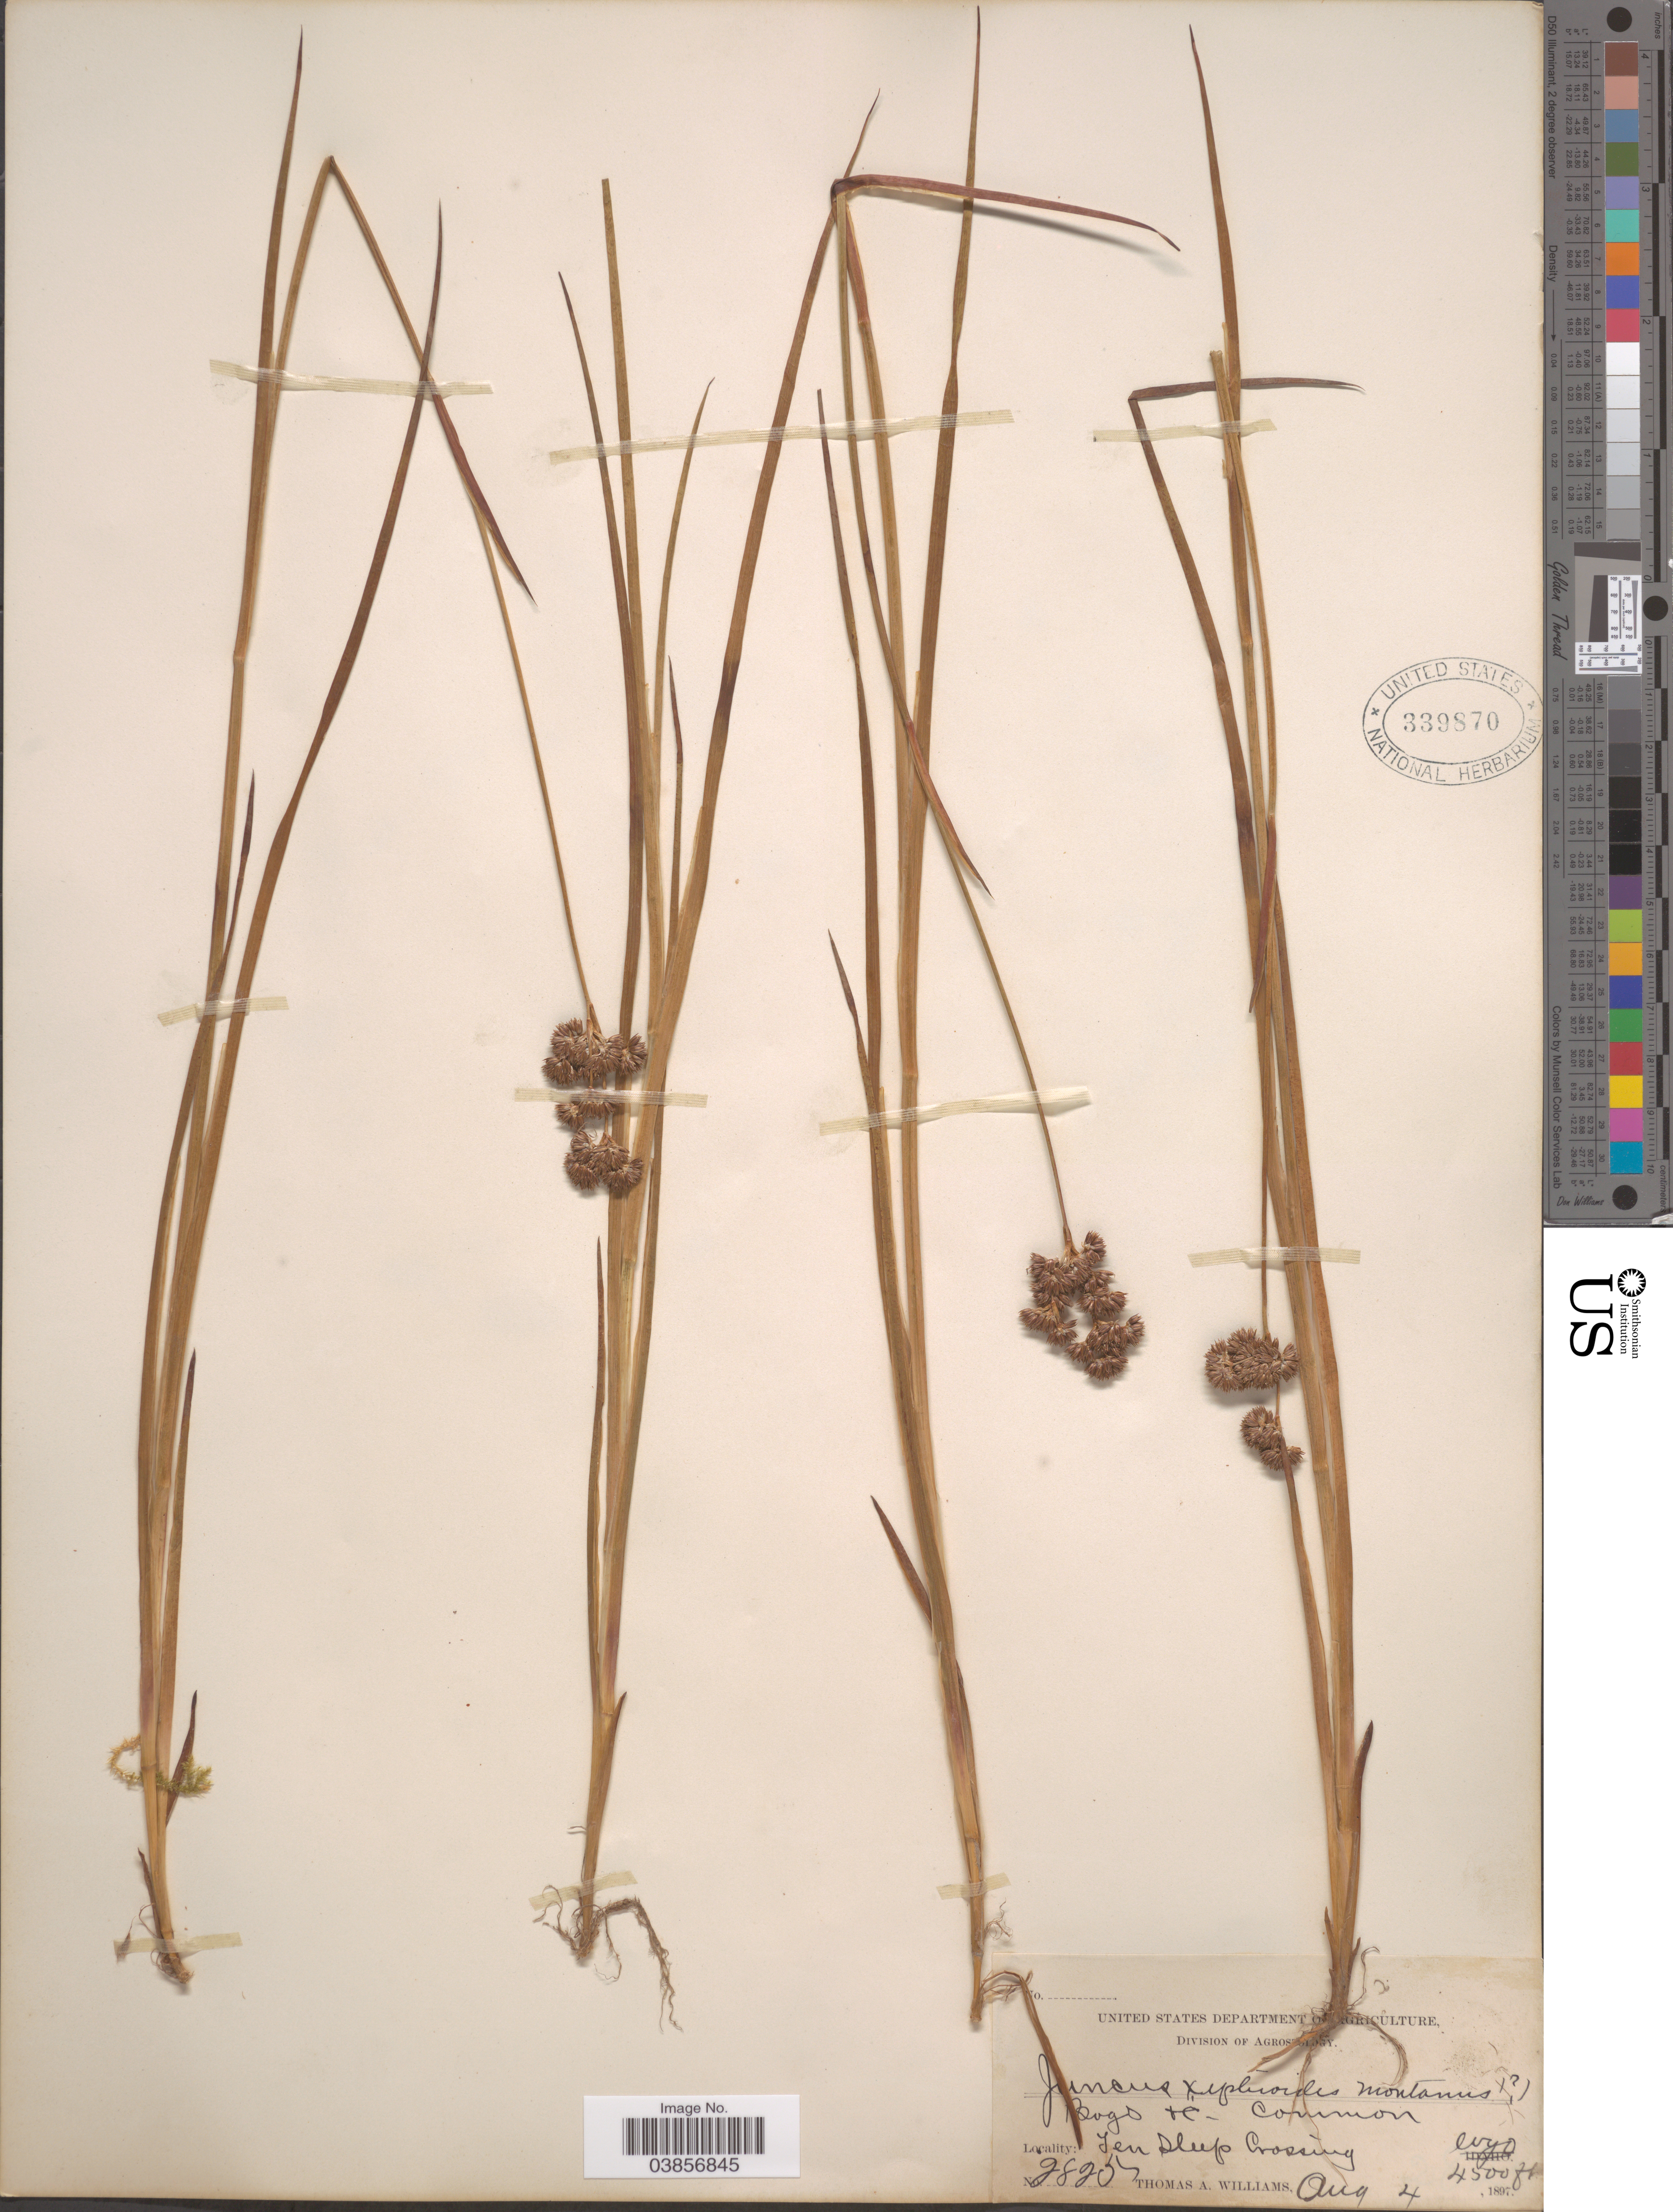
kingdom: Plantae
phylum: Tracheophyta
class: Liliopsida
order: Poales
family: Juncaceae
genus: Juncus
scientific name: Juncus saximontanus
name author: A. Nelson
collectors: T. A. Williams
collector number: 2825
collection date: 1897-08-04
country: United States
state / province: Wyoming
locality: Ten Sleep Crossing.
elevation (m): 1372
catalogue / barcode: US 339870